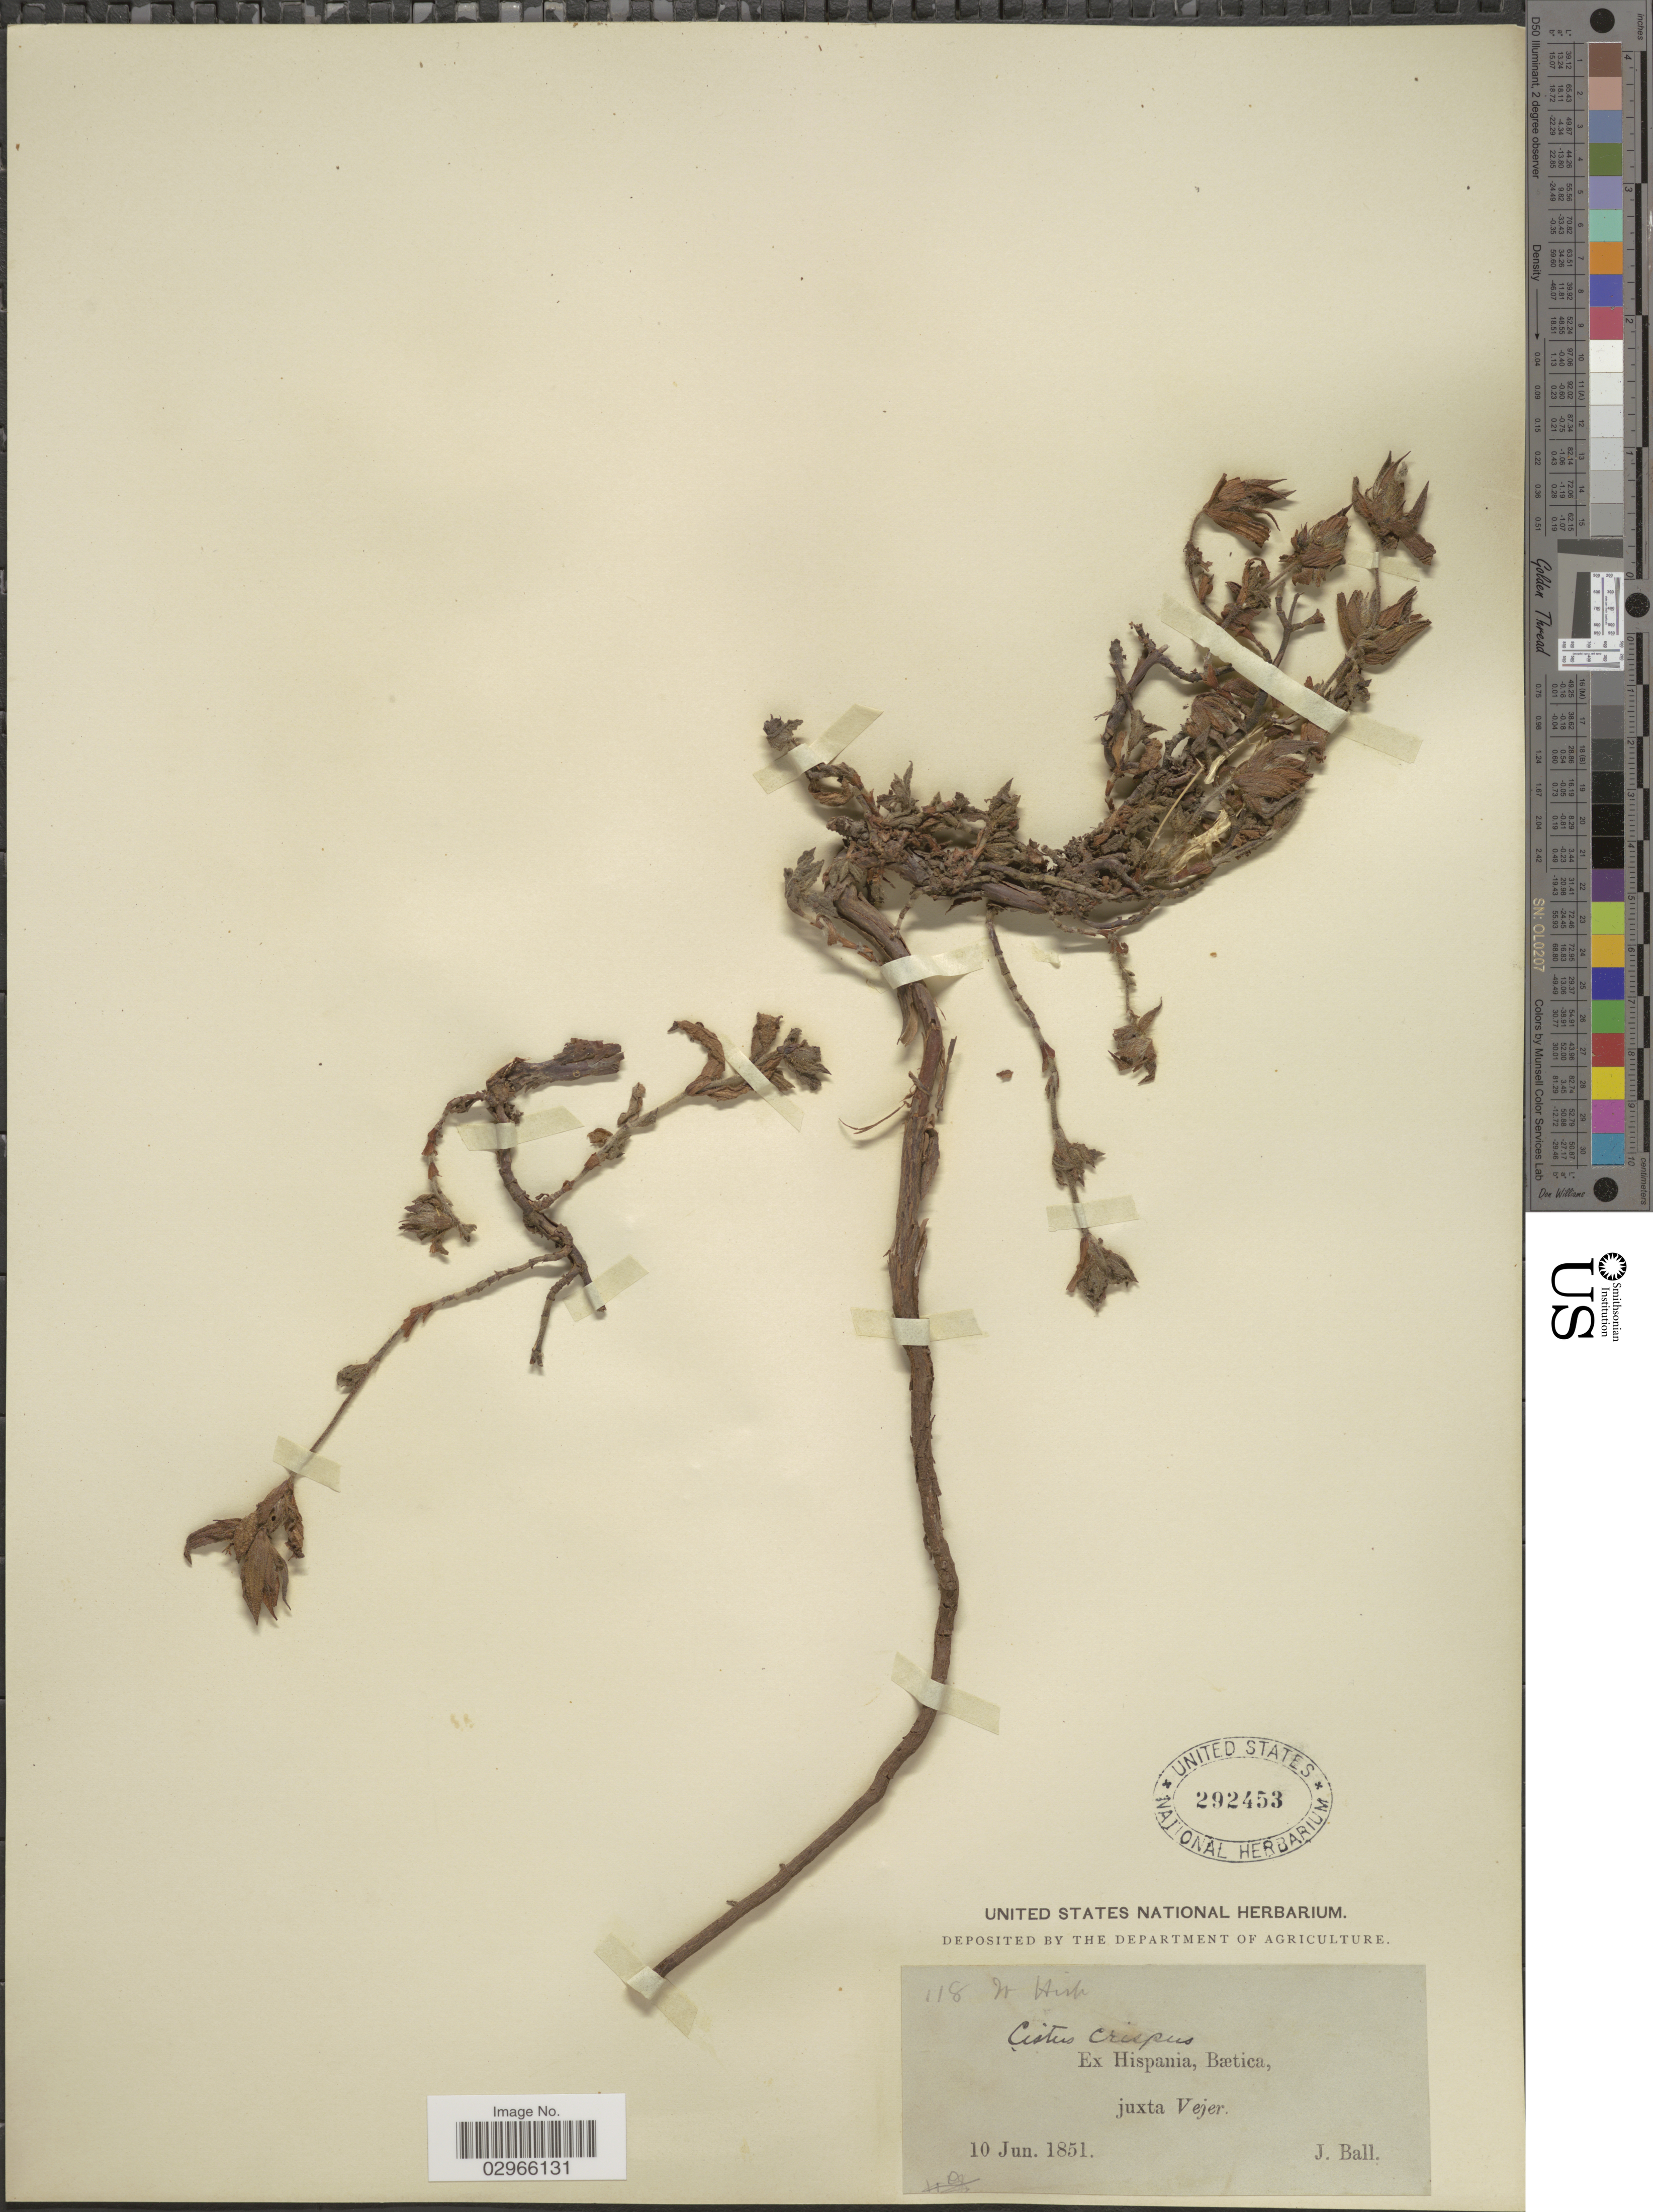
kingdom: Plantae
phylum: Tracheophyta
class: Magnoliopsida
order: Malvales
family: Cistaceae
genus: Cistus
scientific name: Cistus crispus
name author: L.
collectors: J. Ball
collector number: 118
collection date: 1851-06-10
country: Spain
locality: Ex Hispania, Bætica, juxta Vejer.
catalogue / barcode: US 292453